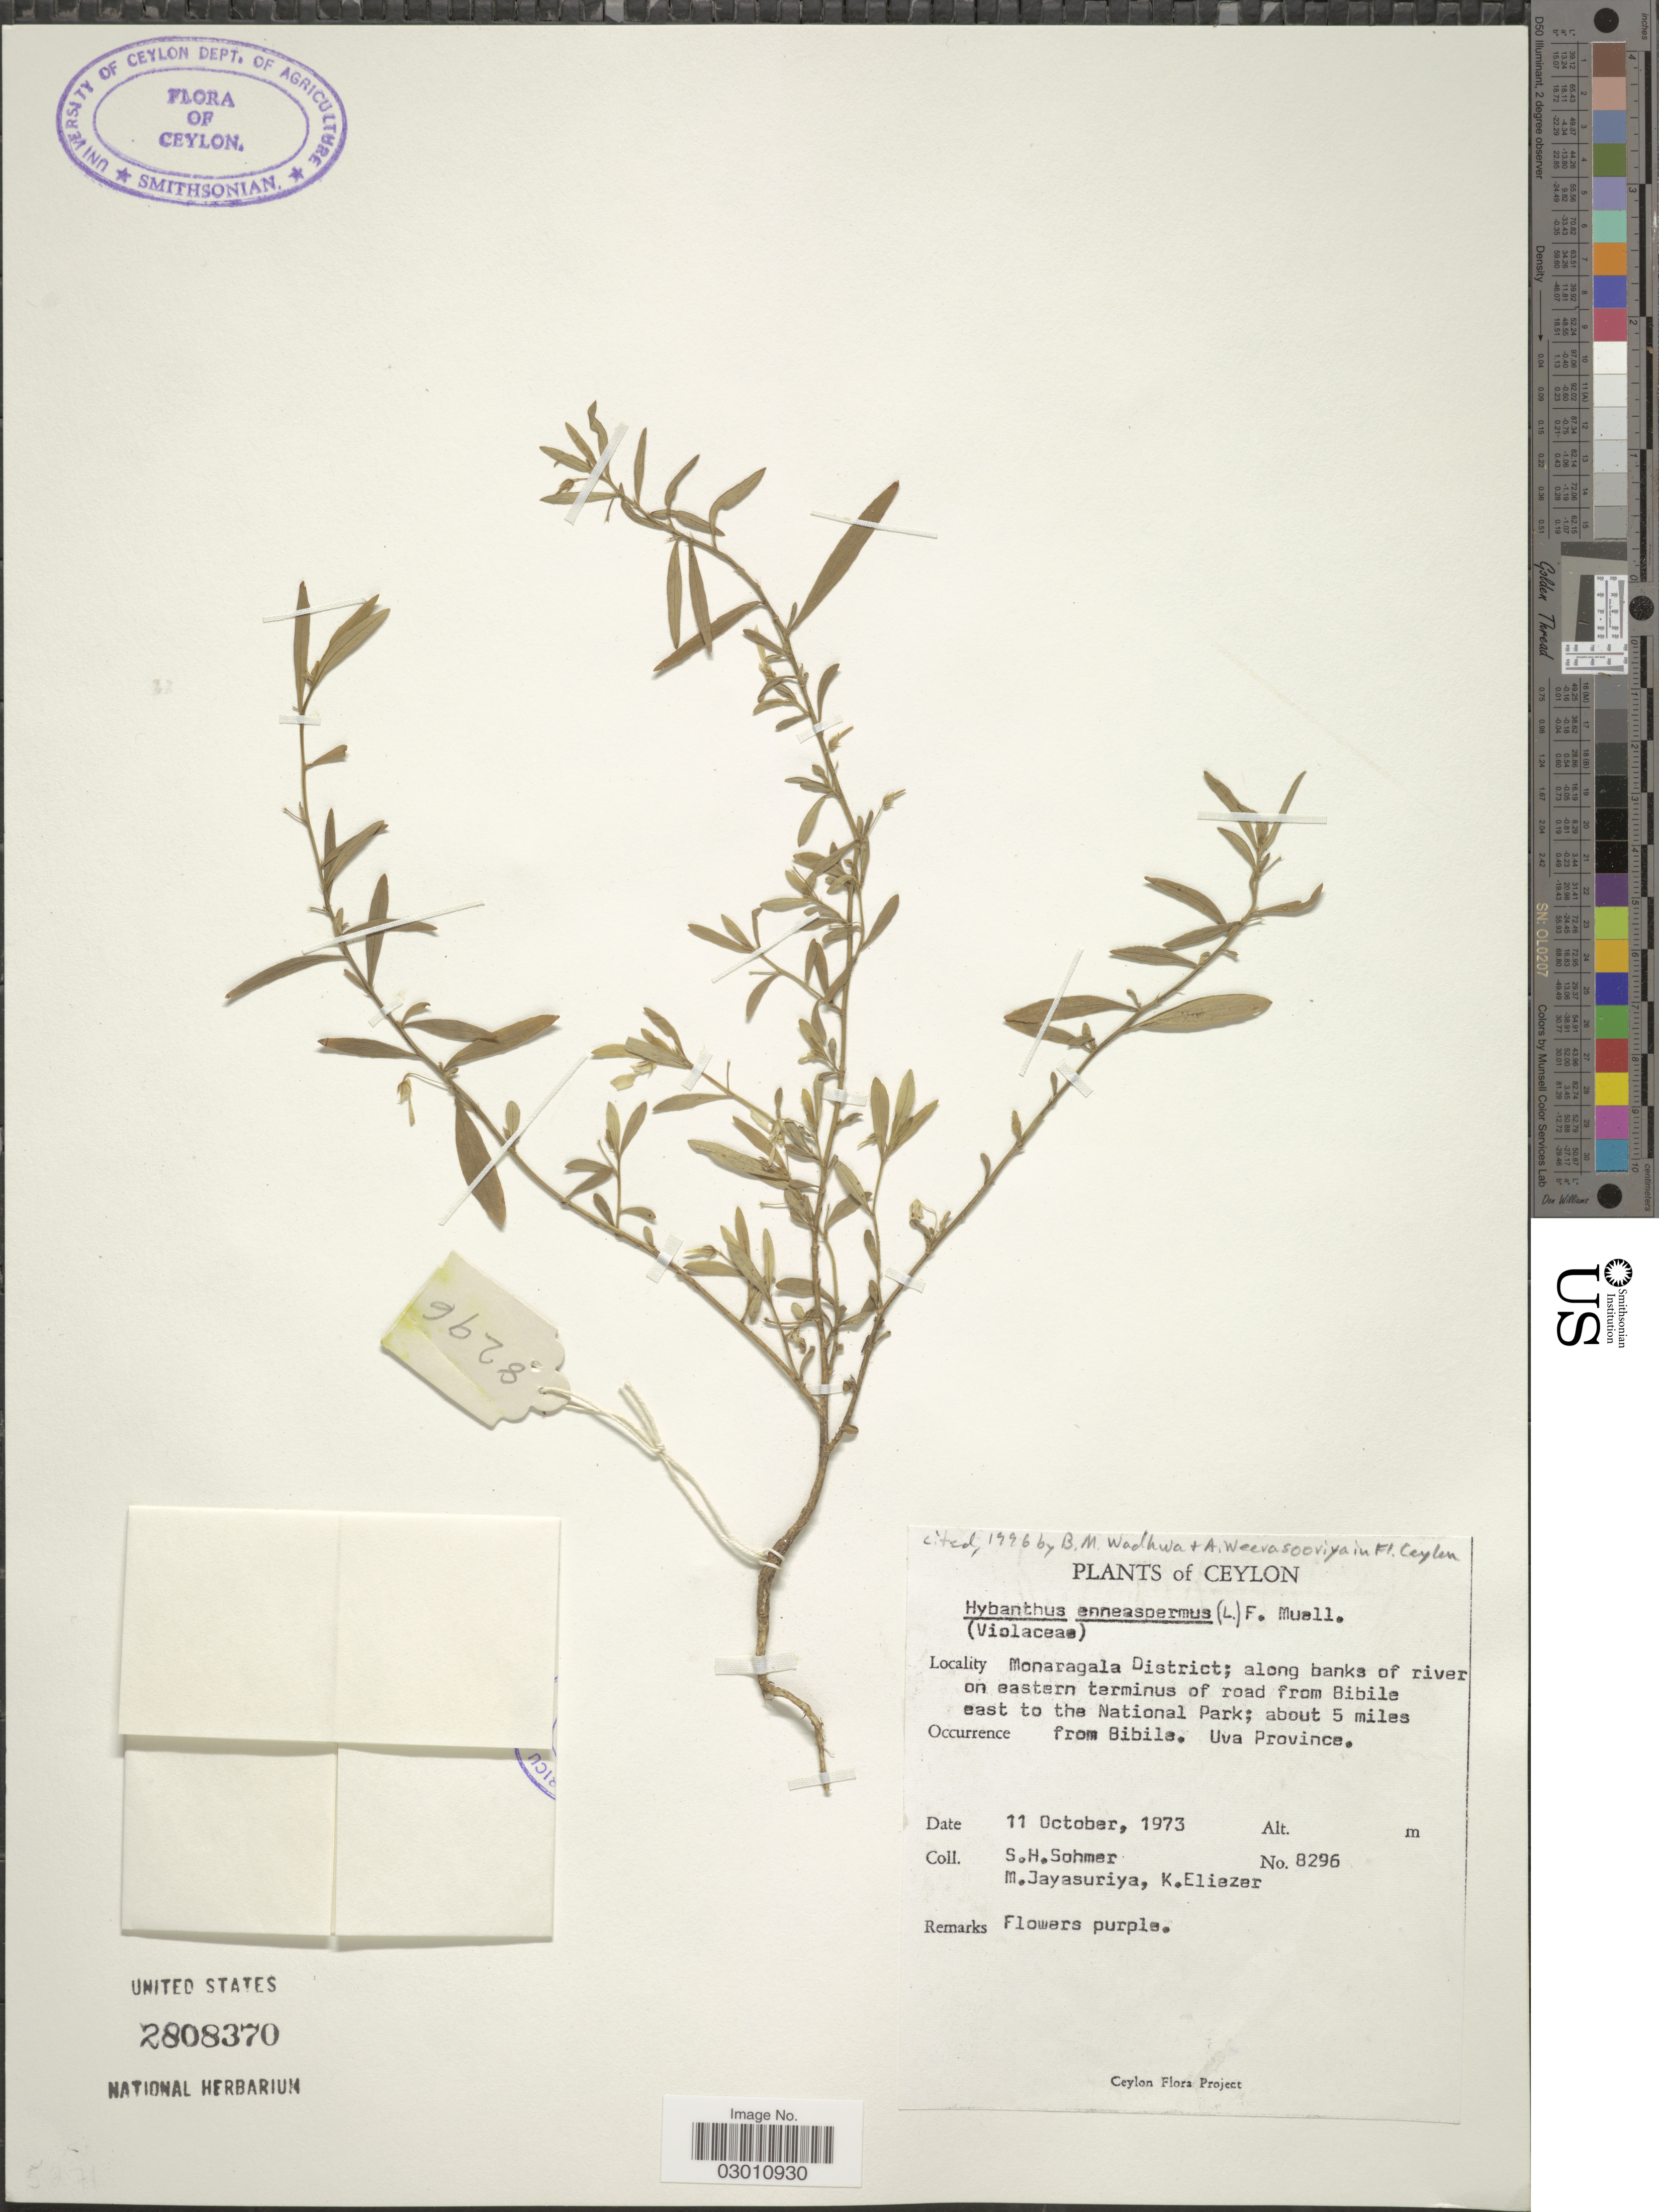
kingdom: Plantae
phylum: Tracheophyta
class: Magnoliopsida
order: Malpighiales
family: Violaceae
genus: Pigea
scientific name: Pigea enneasperma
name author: (L.) P.I. Forst.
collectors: S. H. Sohmer, M. Jayasuriya & K. Eliezer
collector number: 8296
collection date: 1973-10-11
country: Sri Lanka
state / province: Uva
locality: Ceylon. Monaragala District; along banks of river on eastern terminus of road from Bibile east to the National Park; about 5 miles from Bibile.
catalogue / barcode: US 2808370